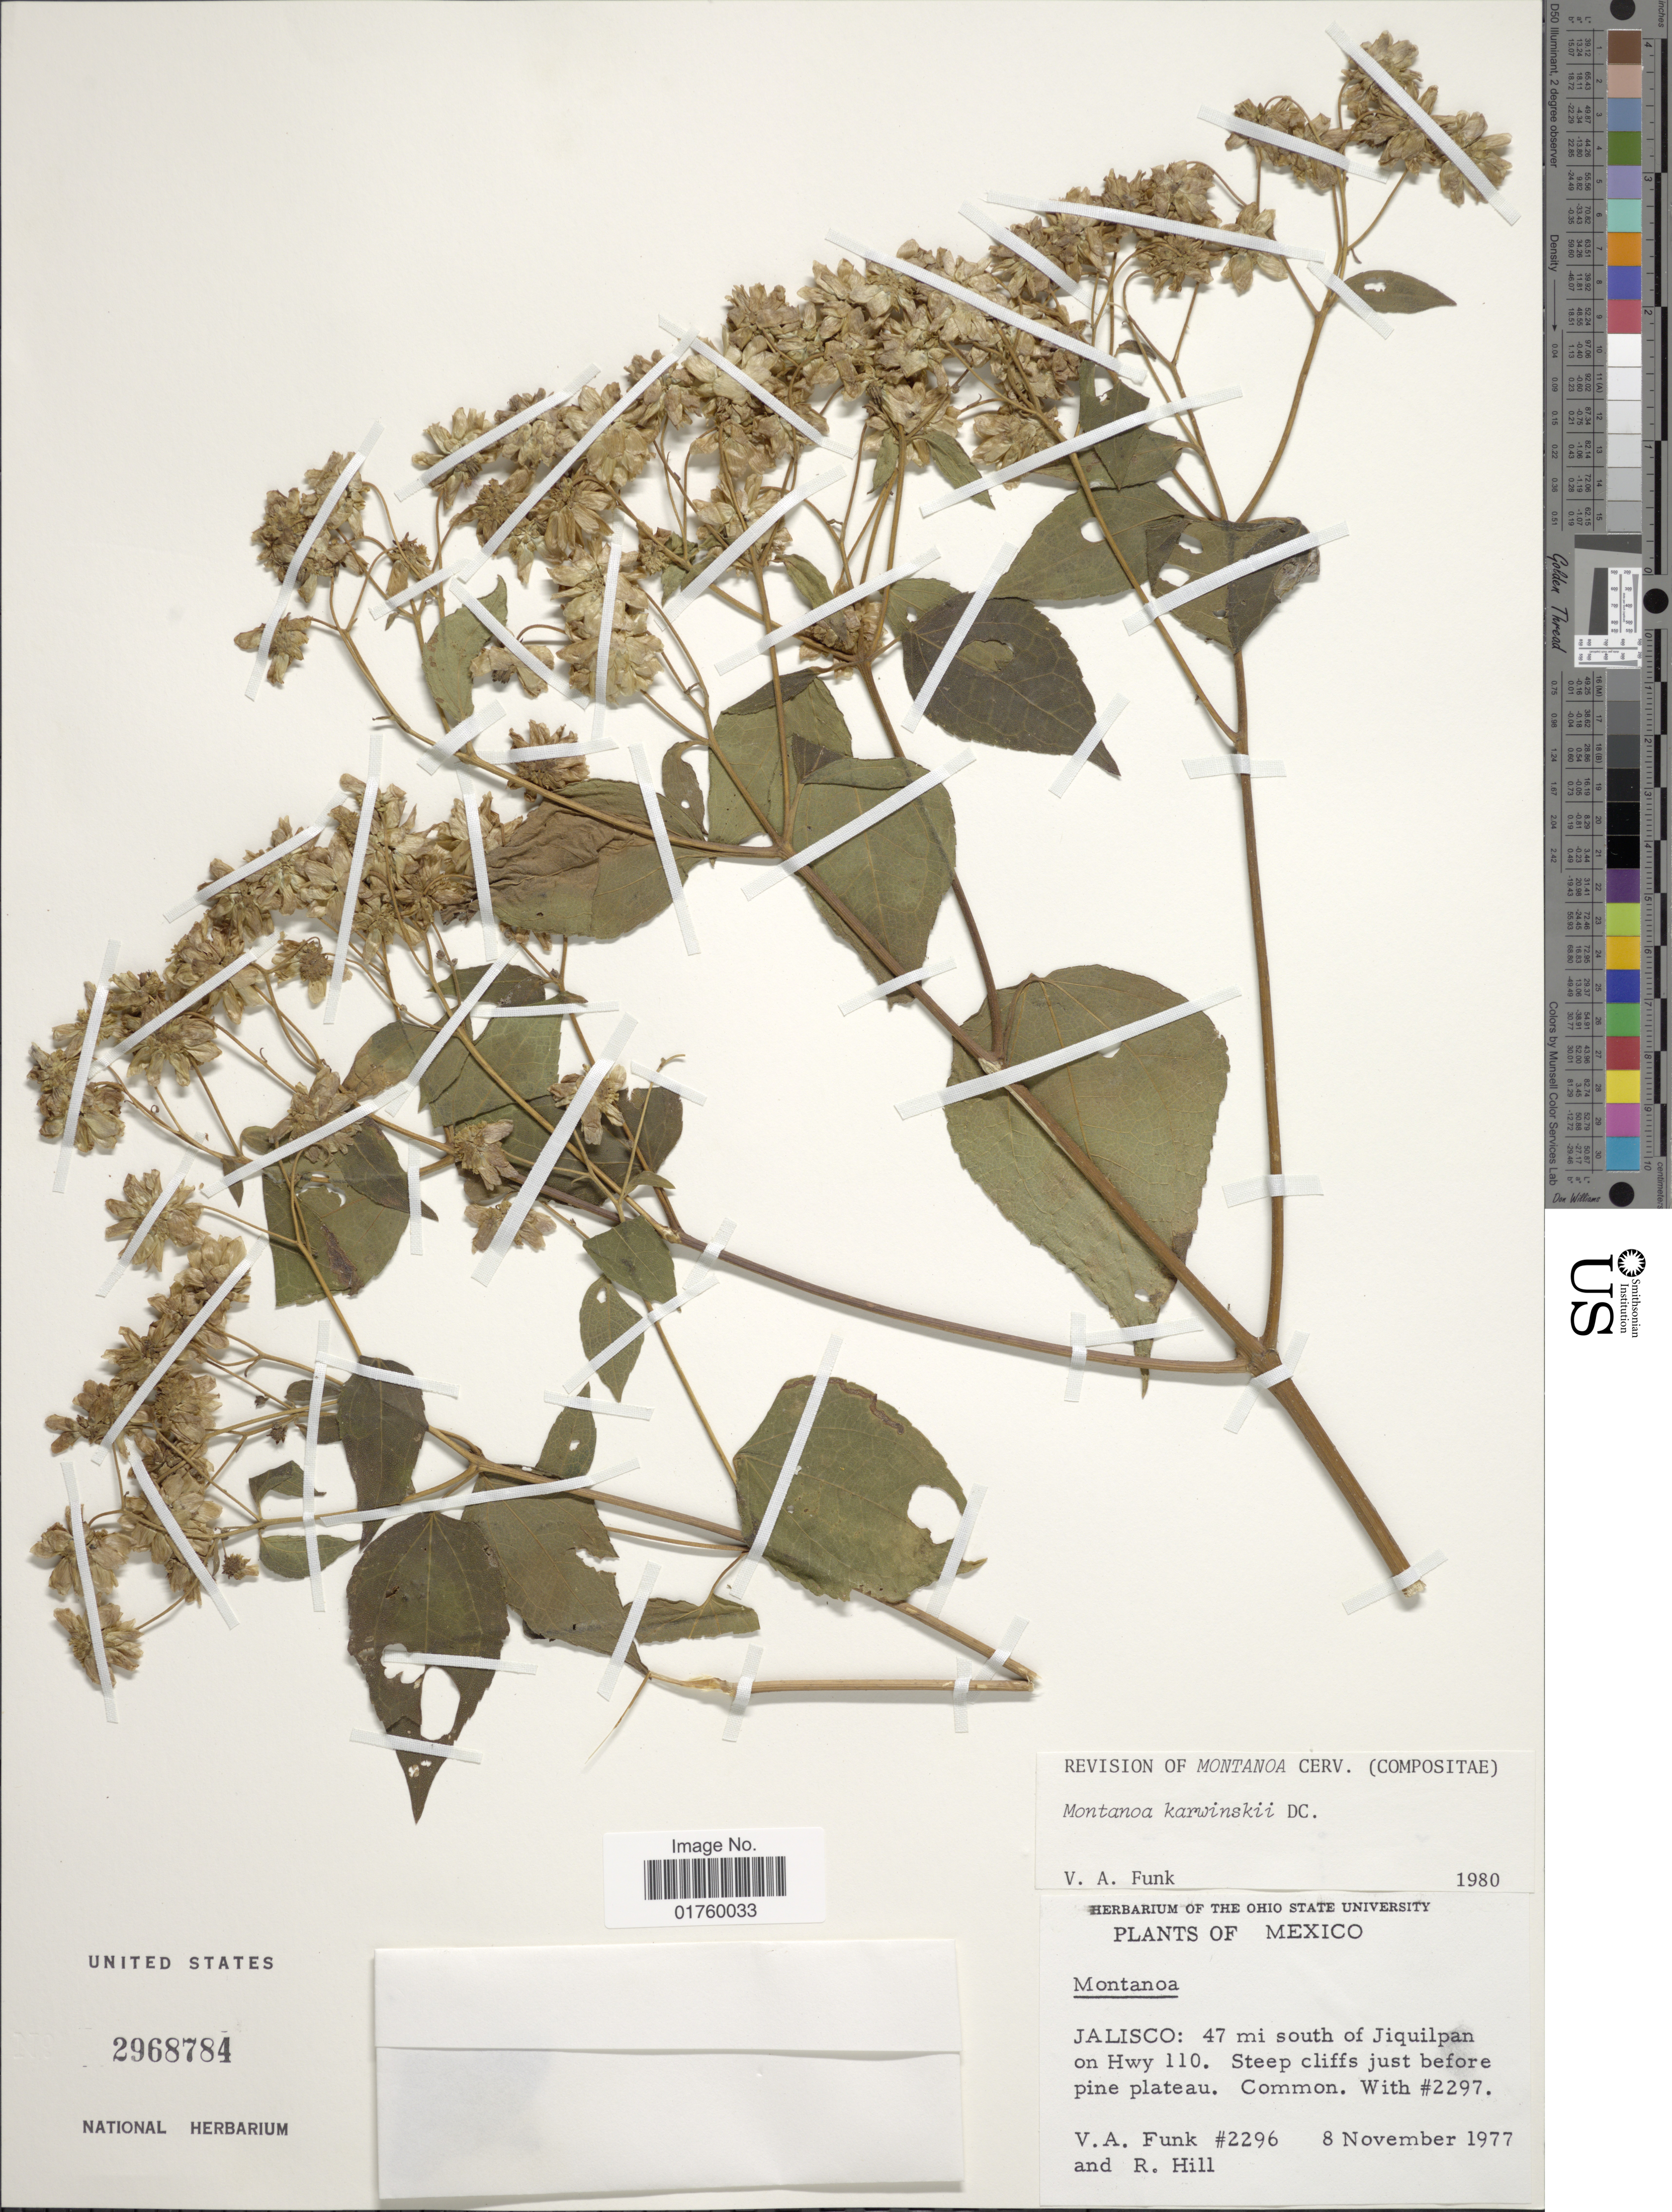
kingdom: Plantae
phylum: Tracheophyta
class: Magnoliopsida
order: Asterales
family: Asteraceae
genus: Montanoa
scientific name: Montanoa karwinskii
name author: DC.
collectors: V. Funk & R. Hill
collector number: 2296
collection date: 1977-11-08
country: Mexico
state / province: Jalisco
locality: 47 mi south of Jiquilpan on Hwy 110, steep cliffs just before pine plateau.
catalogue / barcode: US 2968784